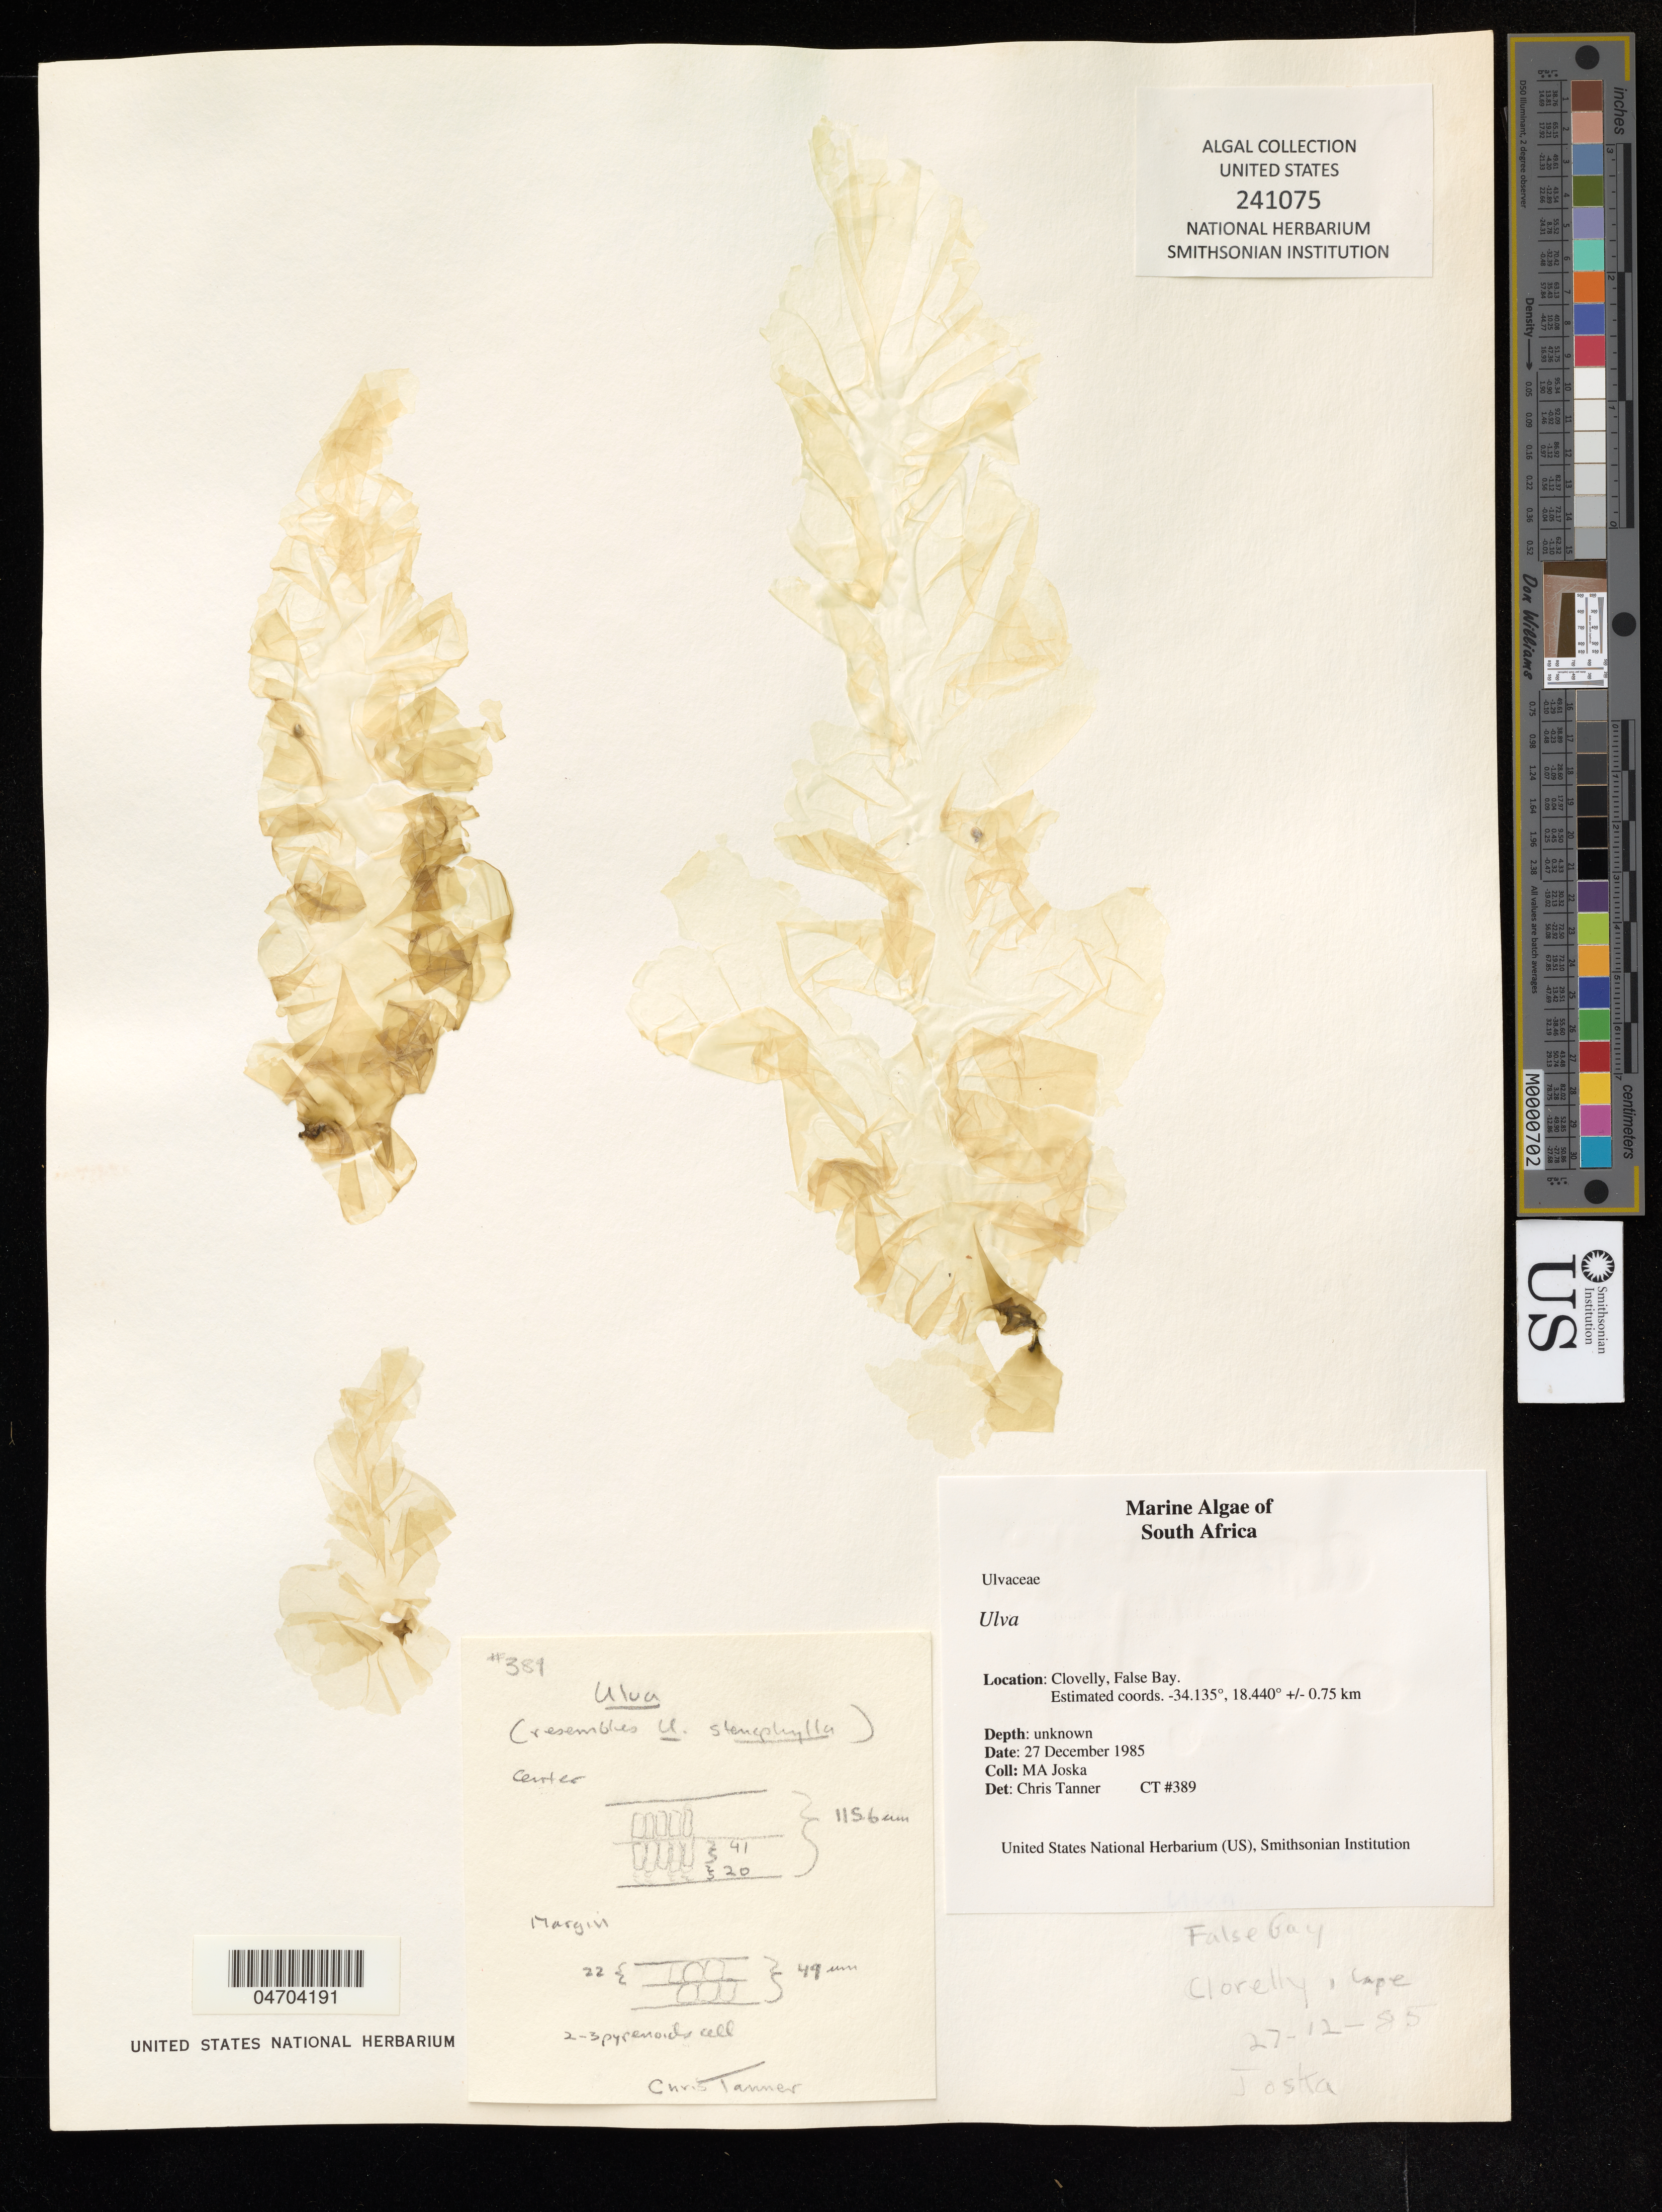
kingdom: Plantae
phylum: Chlorophyta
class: Ulvophyceae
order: Ulvales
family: Ulvaceae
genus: Ulva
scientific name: Ulva sp.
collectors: M. Joska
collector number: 389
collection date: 1985-12-27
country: South Africa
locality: Clovelly, False Bay.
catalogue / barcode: US 241075